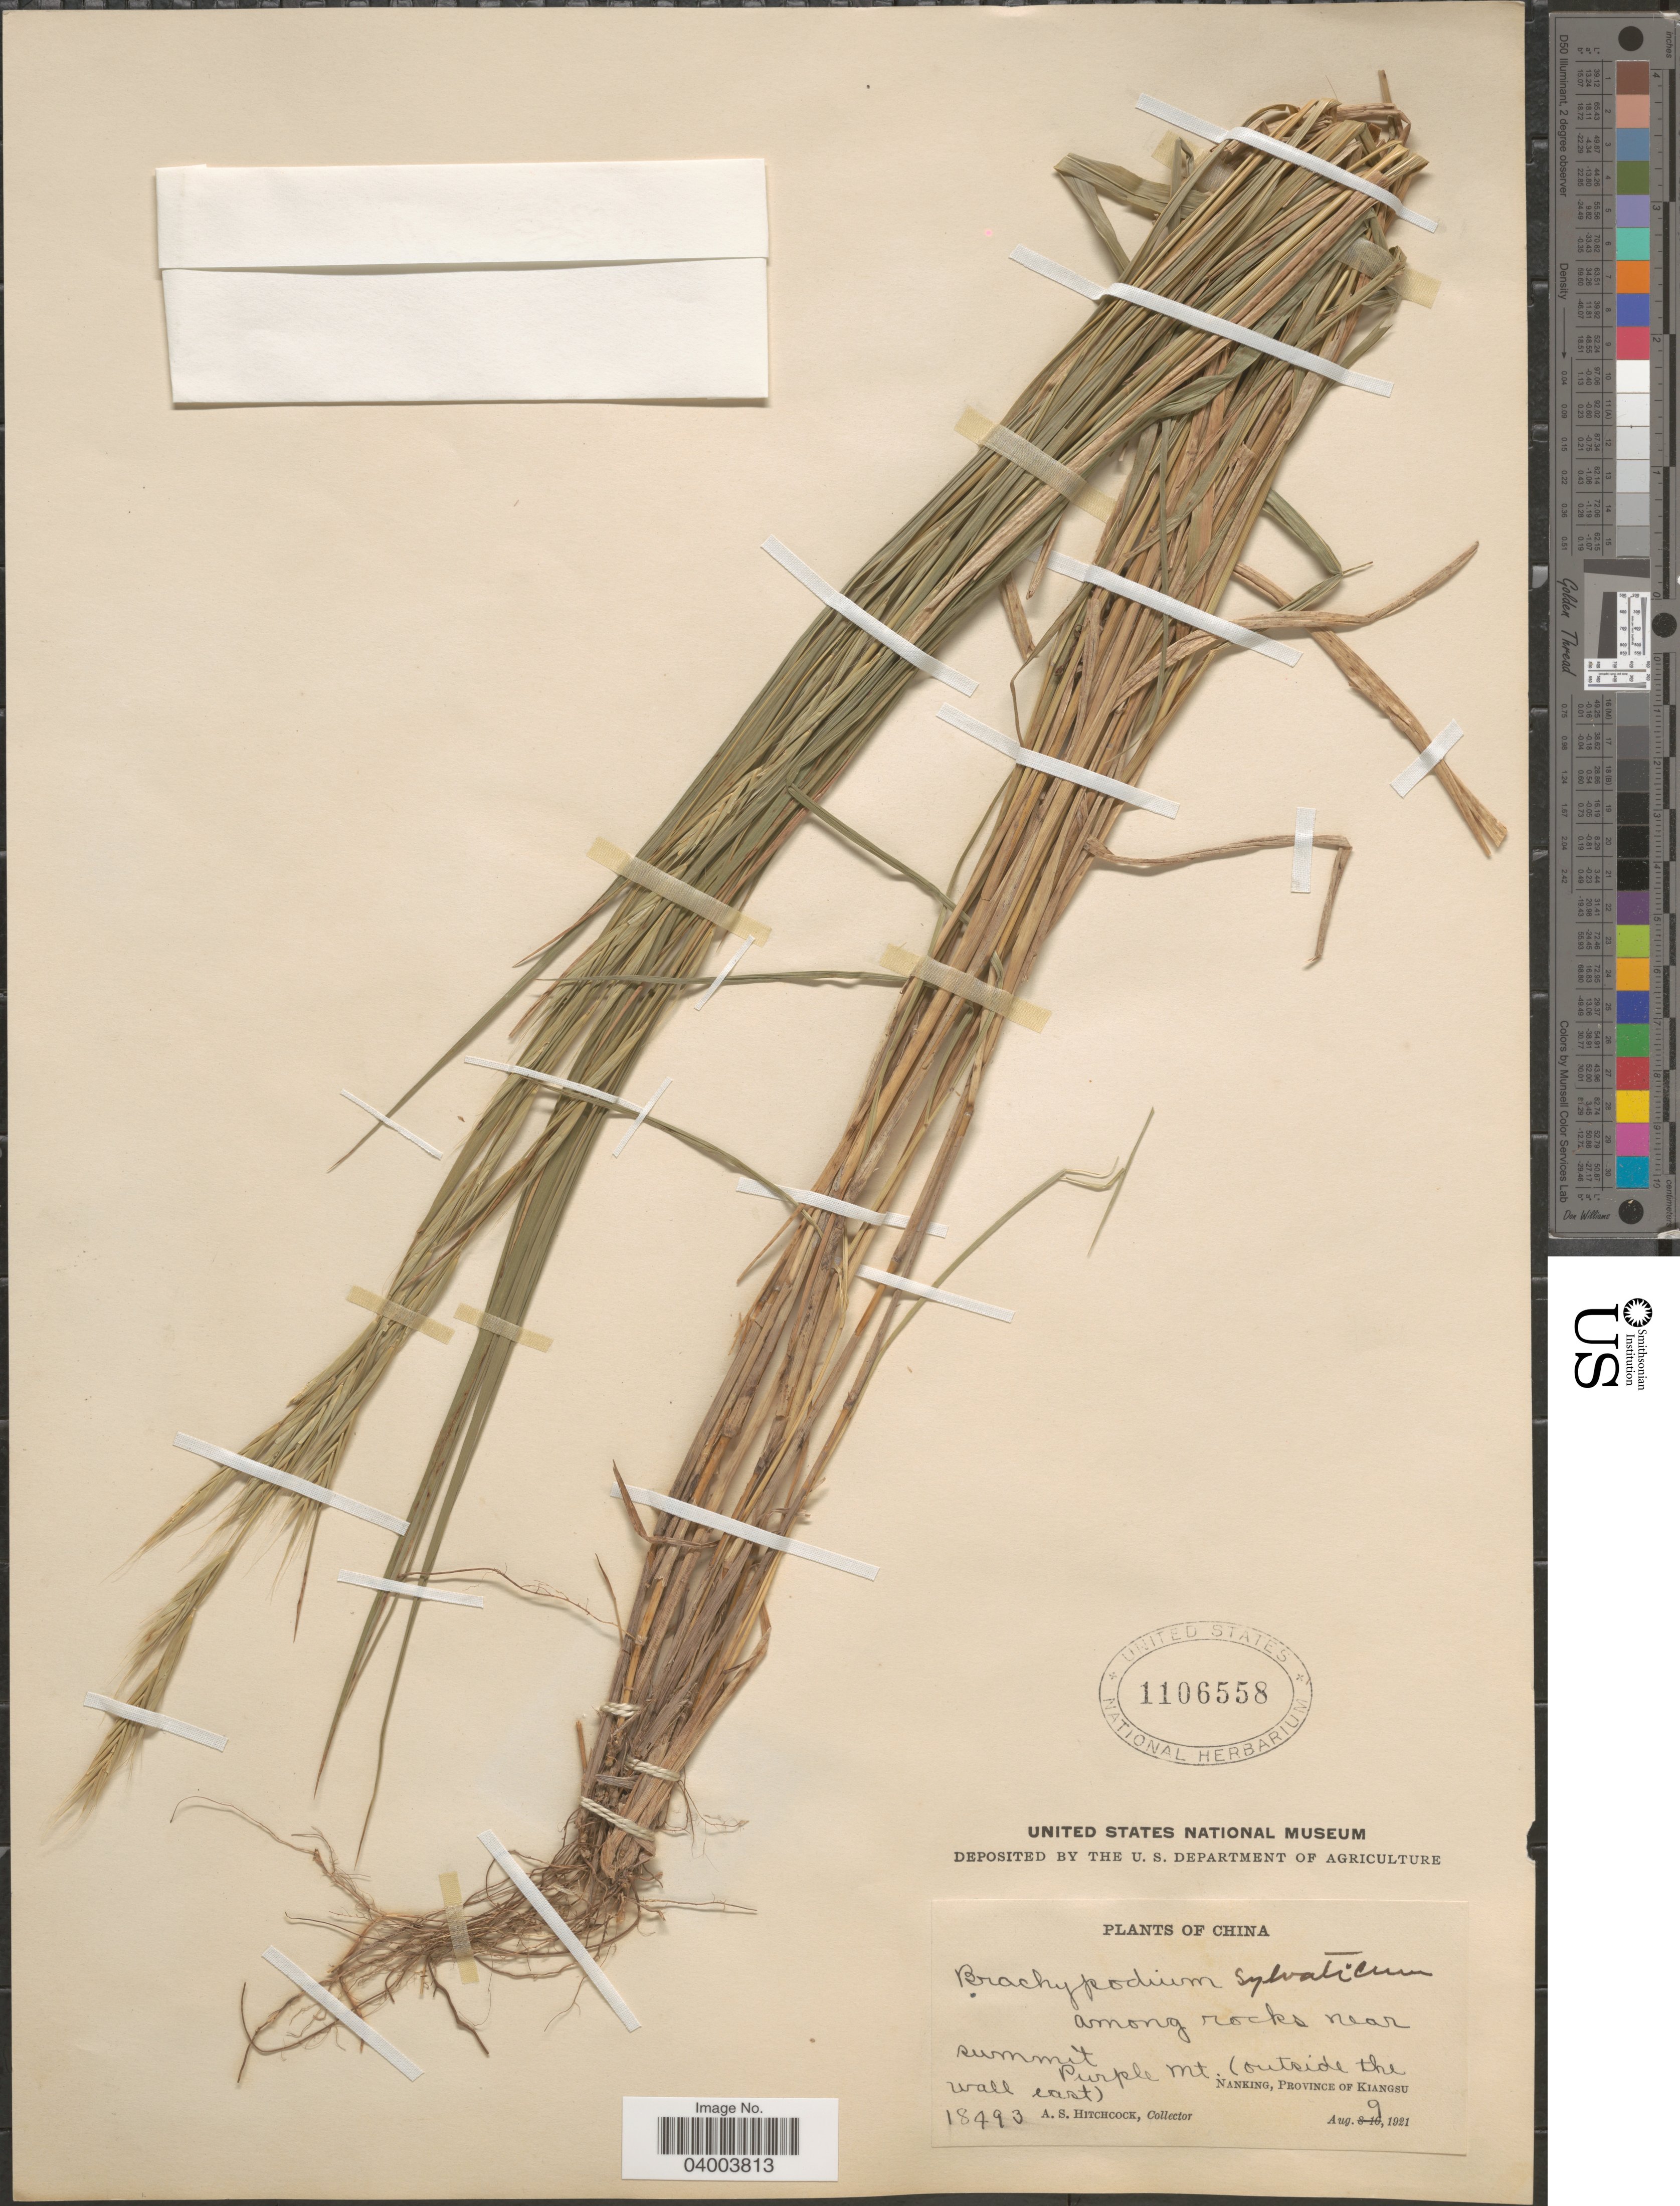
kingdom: Plantae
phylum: Tracheophyta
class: Liliopsida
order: Poales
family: Poaceae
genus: Brachypodium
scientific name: Brachypodium sylvaticum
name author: (Huds.) P. Beauv.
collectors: A. S. Hitchcock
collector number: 18493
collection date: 1921-08-09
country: China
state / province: Jiangsu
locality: Summit. Purple Mt. (outside the wall east). Nanking, Province of Kiangsu.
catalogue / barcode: US 1106558